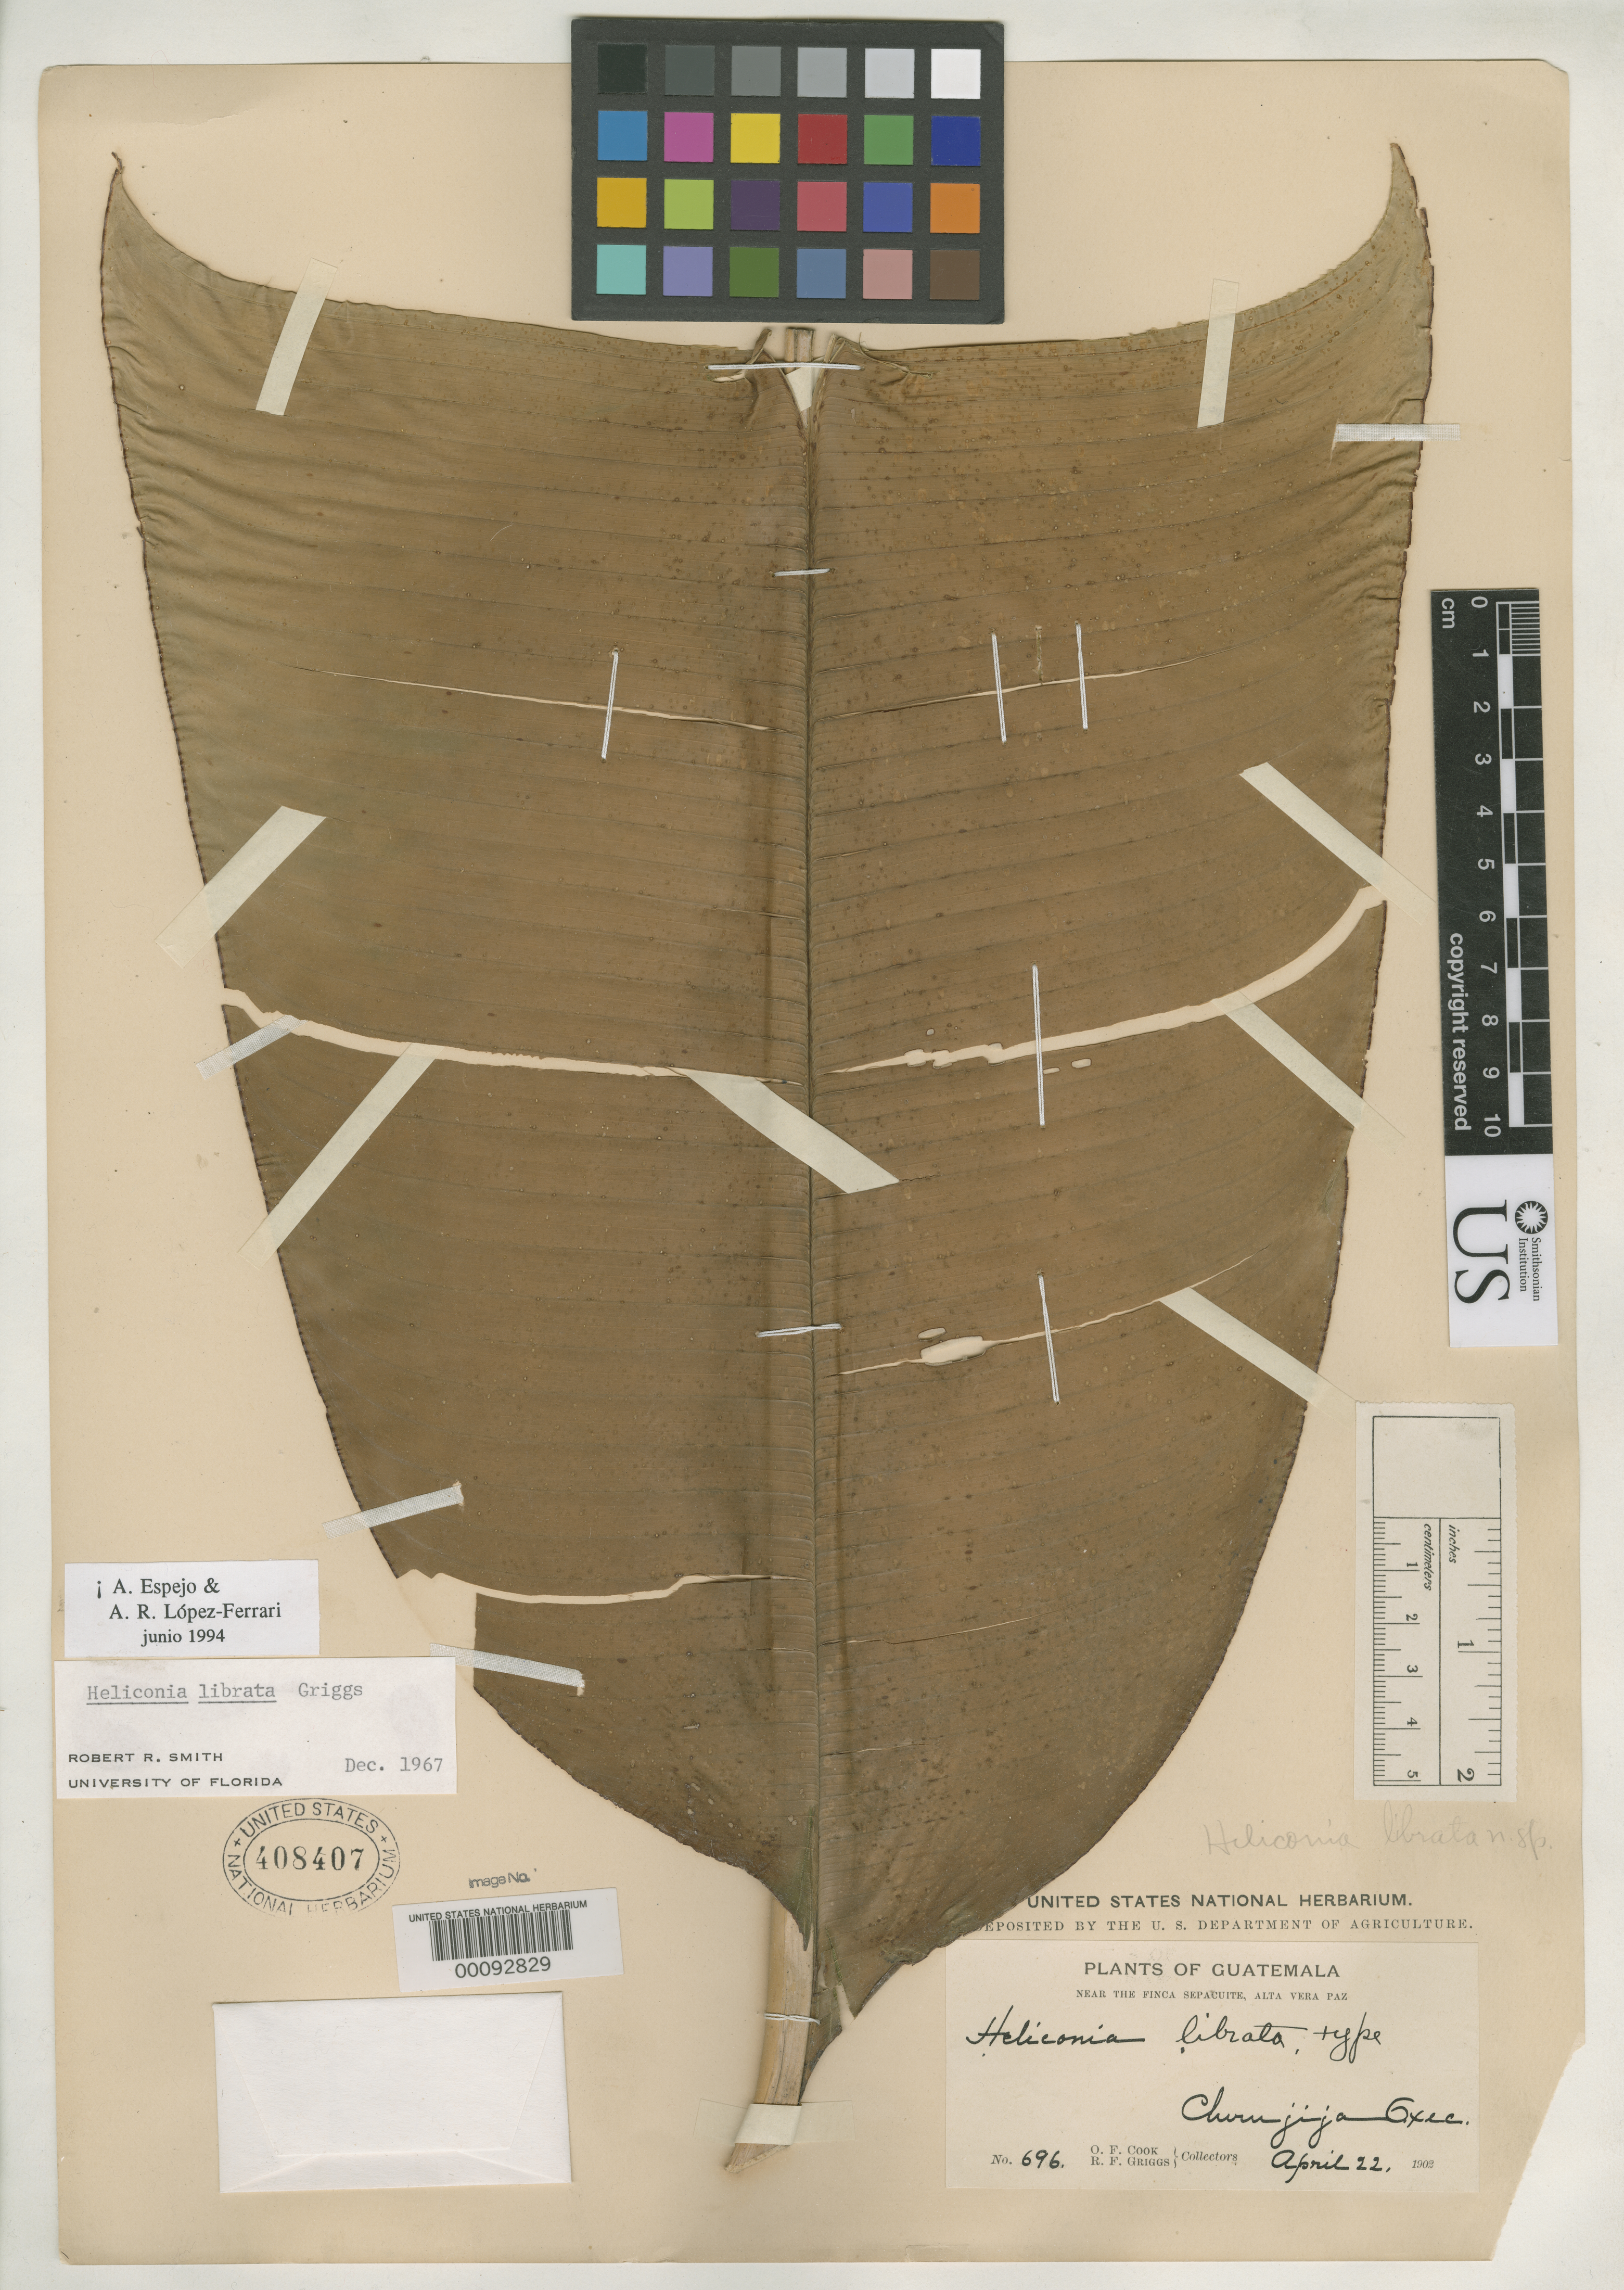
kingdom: Plantae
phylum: Tracheophyta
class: Liliopsida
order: Zingiberales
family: Heliconiaceae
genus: Heliconia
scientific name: Heliconia librata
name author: R.F. Griggs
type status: Holotype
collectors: O. F. Cook & R. F. Griggs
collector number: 696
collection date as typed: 22 Apr 1902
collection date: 1902-04-22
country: Guatemala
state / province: Alta Verapaz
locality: Cherujija, Oxec, near Finca Sepacuite.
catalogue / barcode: US 408407